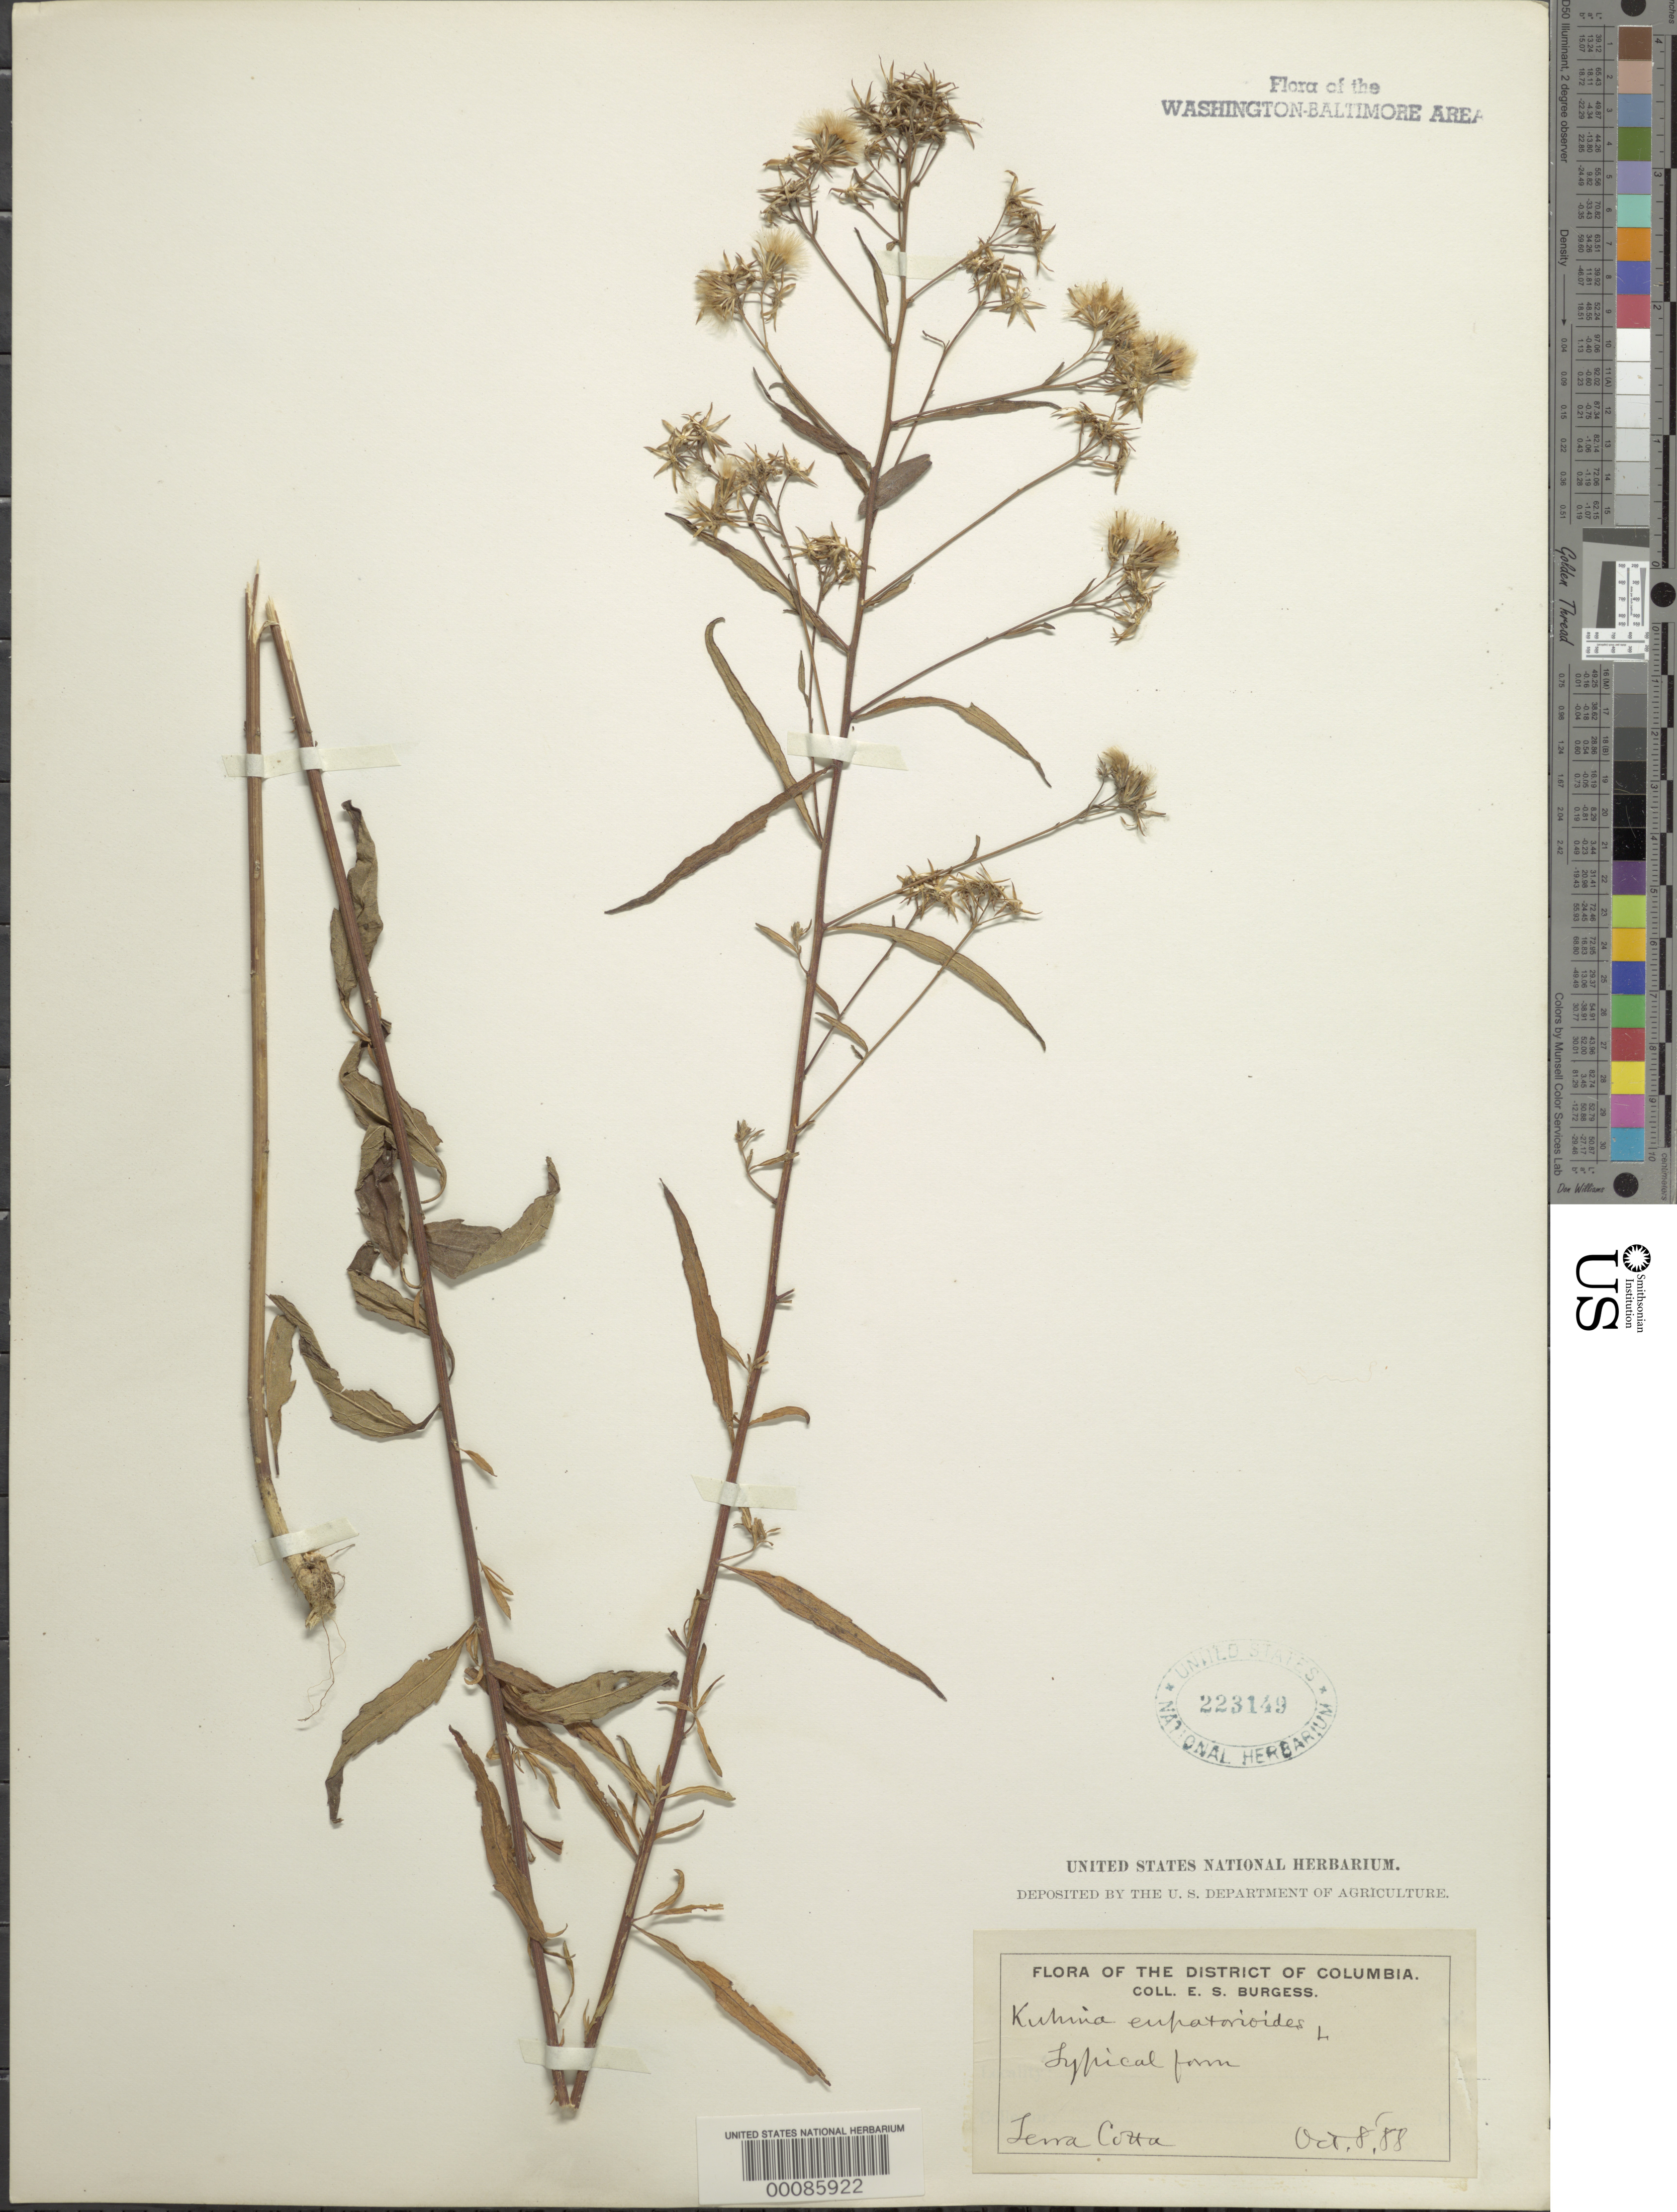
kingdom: Plantae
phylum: Tracheophyta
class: Magnoliopsida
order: Asterales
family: Asteraceae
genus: Brickellia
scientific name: Brickellia eupatorioides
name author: (L.) Shinners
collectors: E. Burgess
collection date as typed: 08 Oct 1888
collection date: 1888-10-08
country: United States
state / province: District of Columbia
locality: Terra Cotta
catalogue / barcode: US 223149